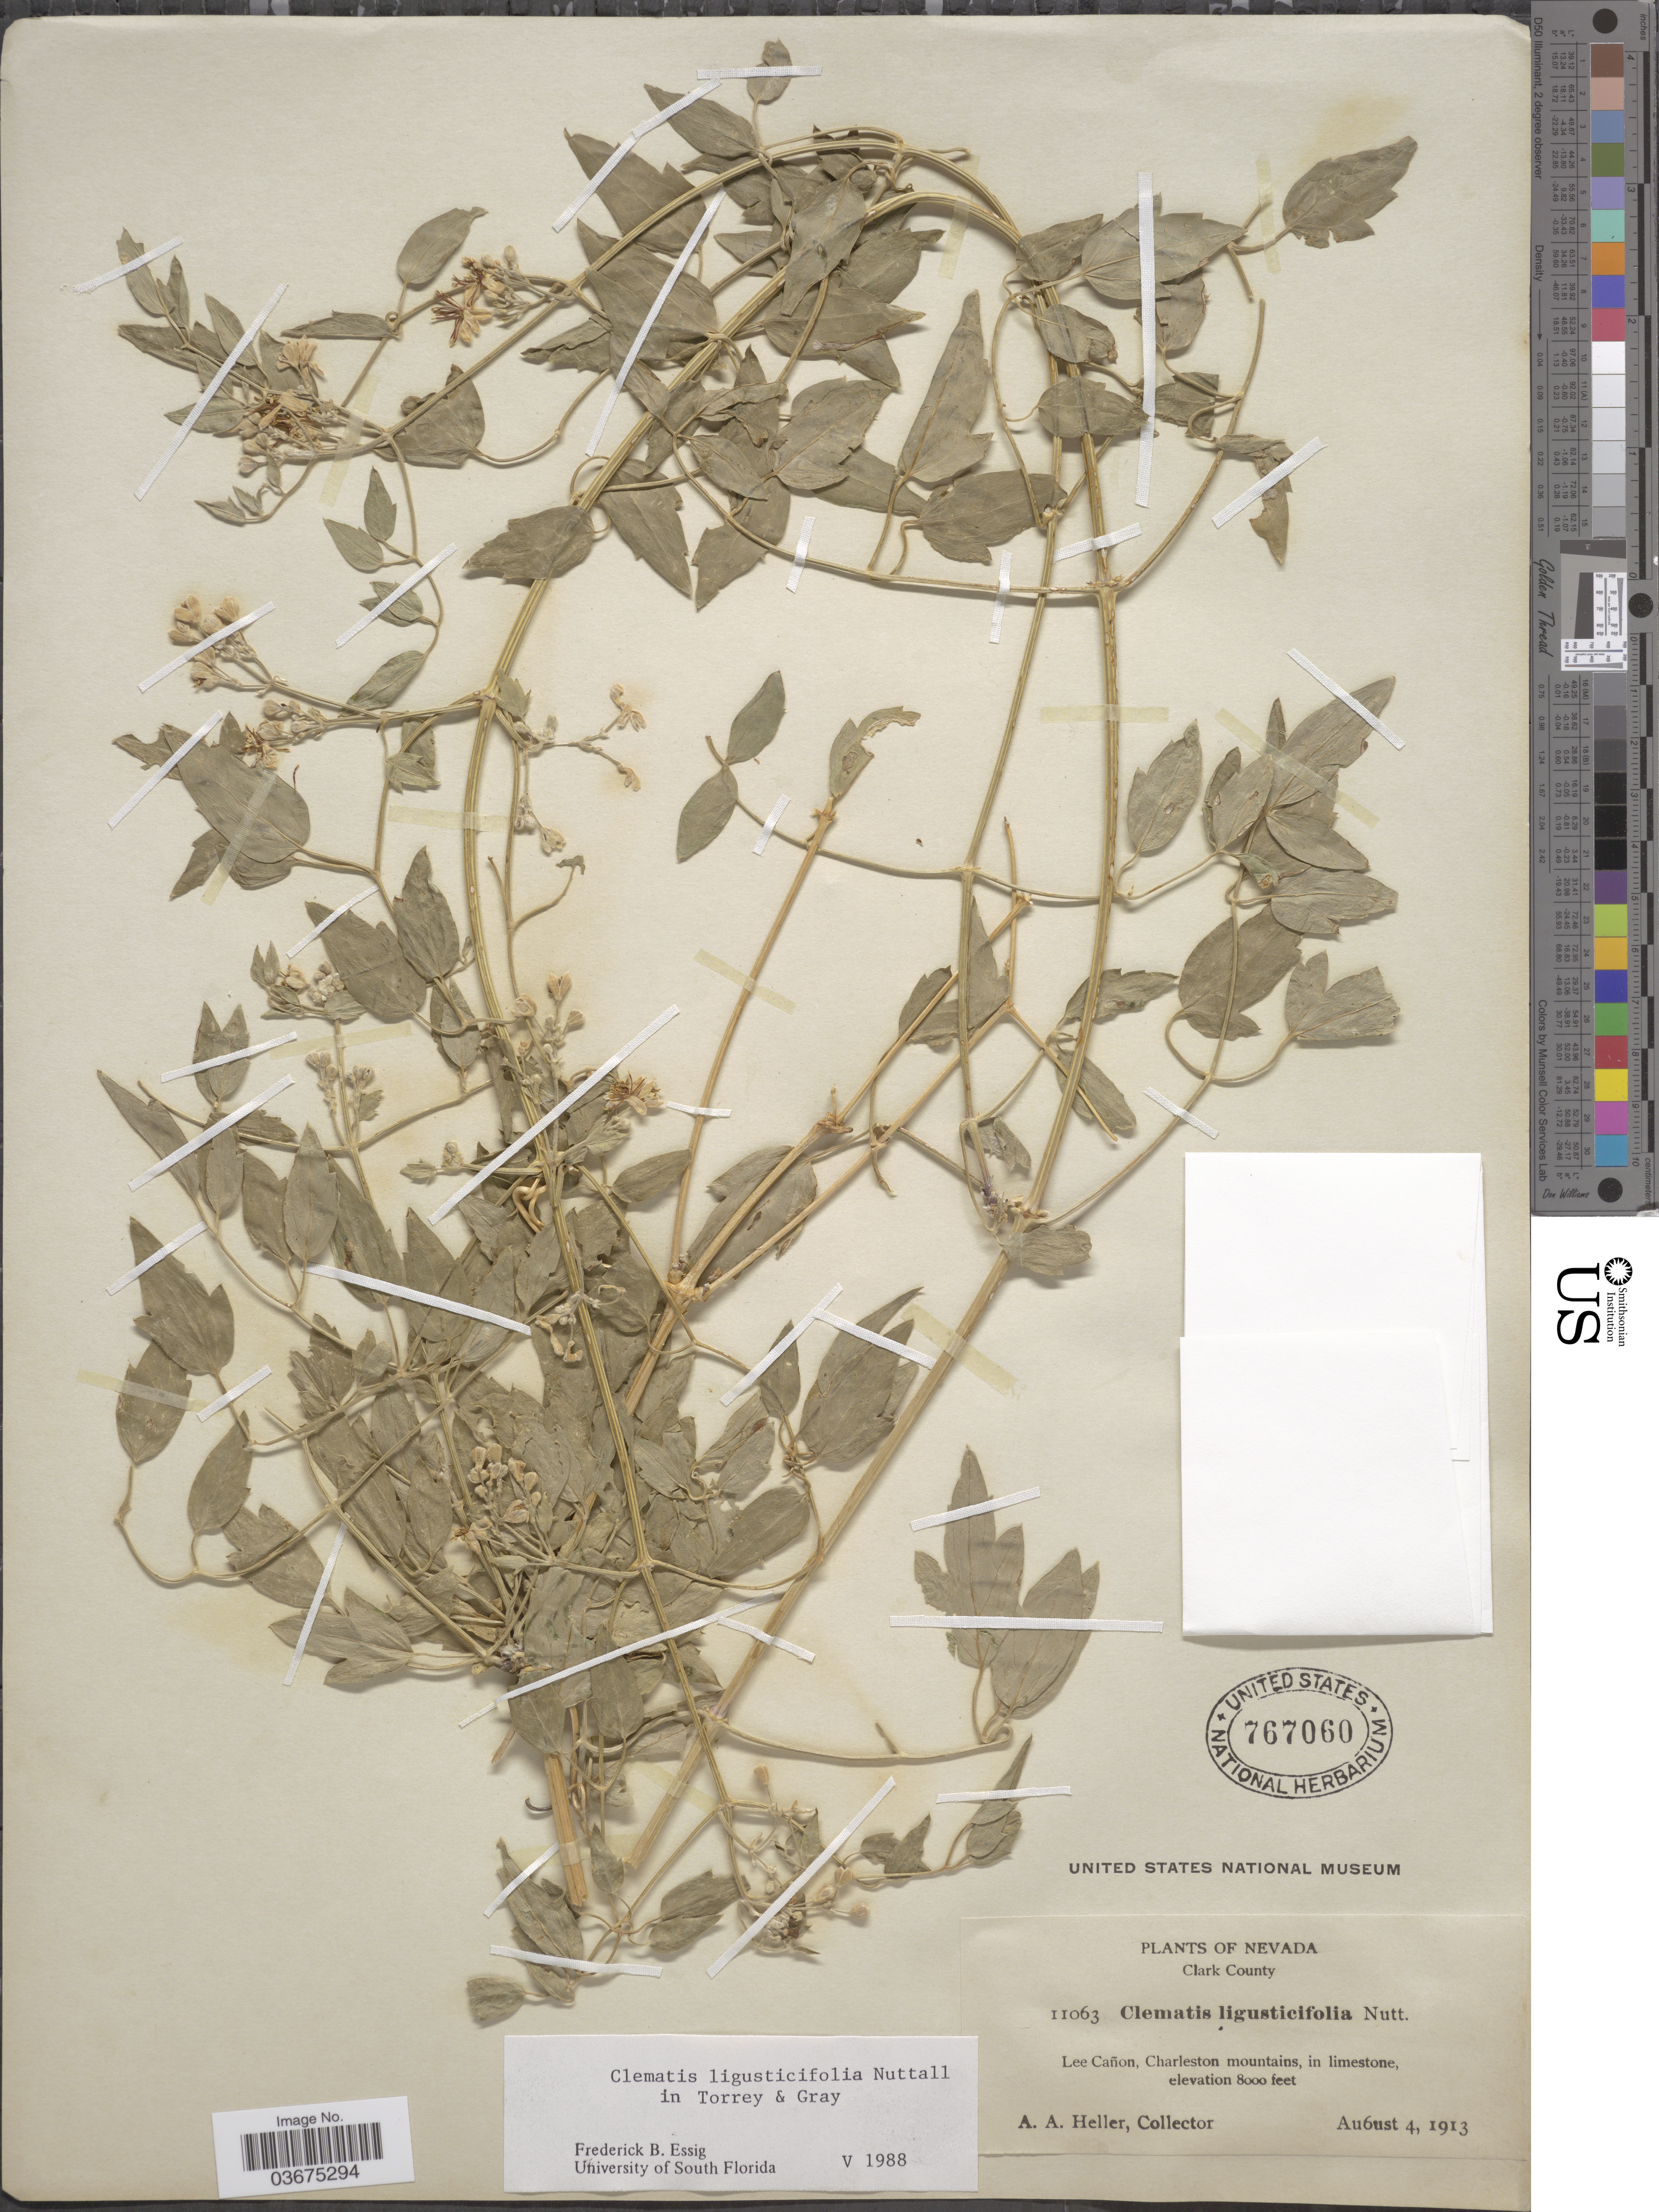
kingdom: Plantae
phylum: Tracheophyta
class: Magnoliopsida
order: Ranunculales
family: Ranunculaceae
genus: Clematis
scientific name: Clematis ligusticifolia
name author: Nutt.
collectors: A. A. Heller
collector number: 11063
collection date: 1913-08-04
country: United States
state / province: Nevada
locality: Clark County. Lee Cañon, Charleston mountains, in limestone.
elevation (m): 2438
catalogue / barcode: US 767060